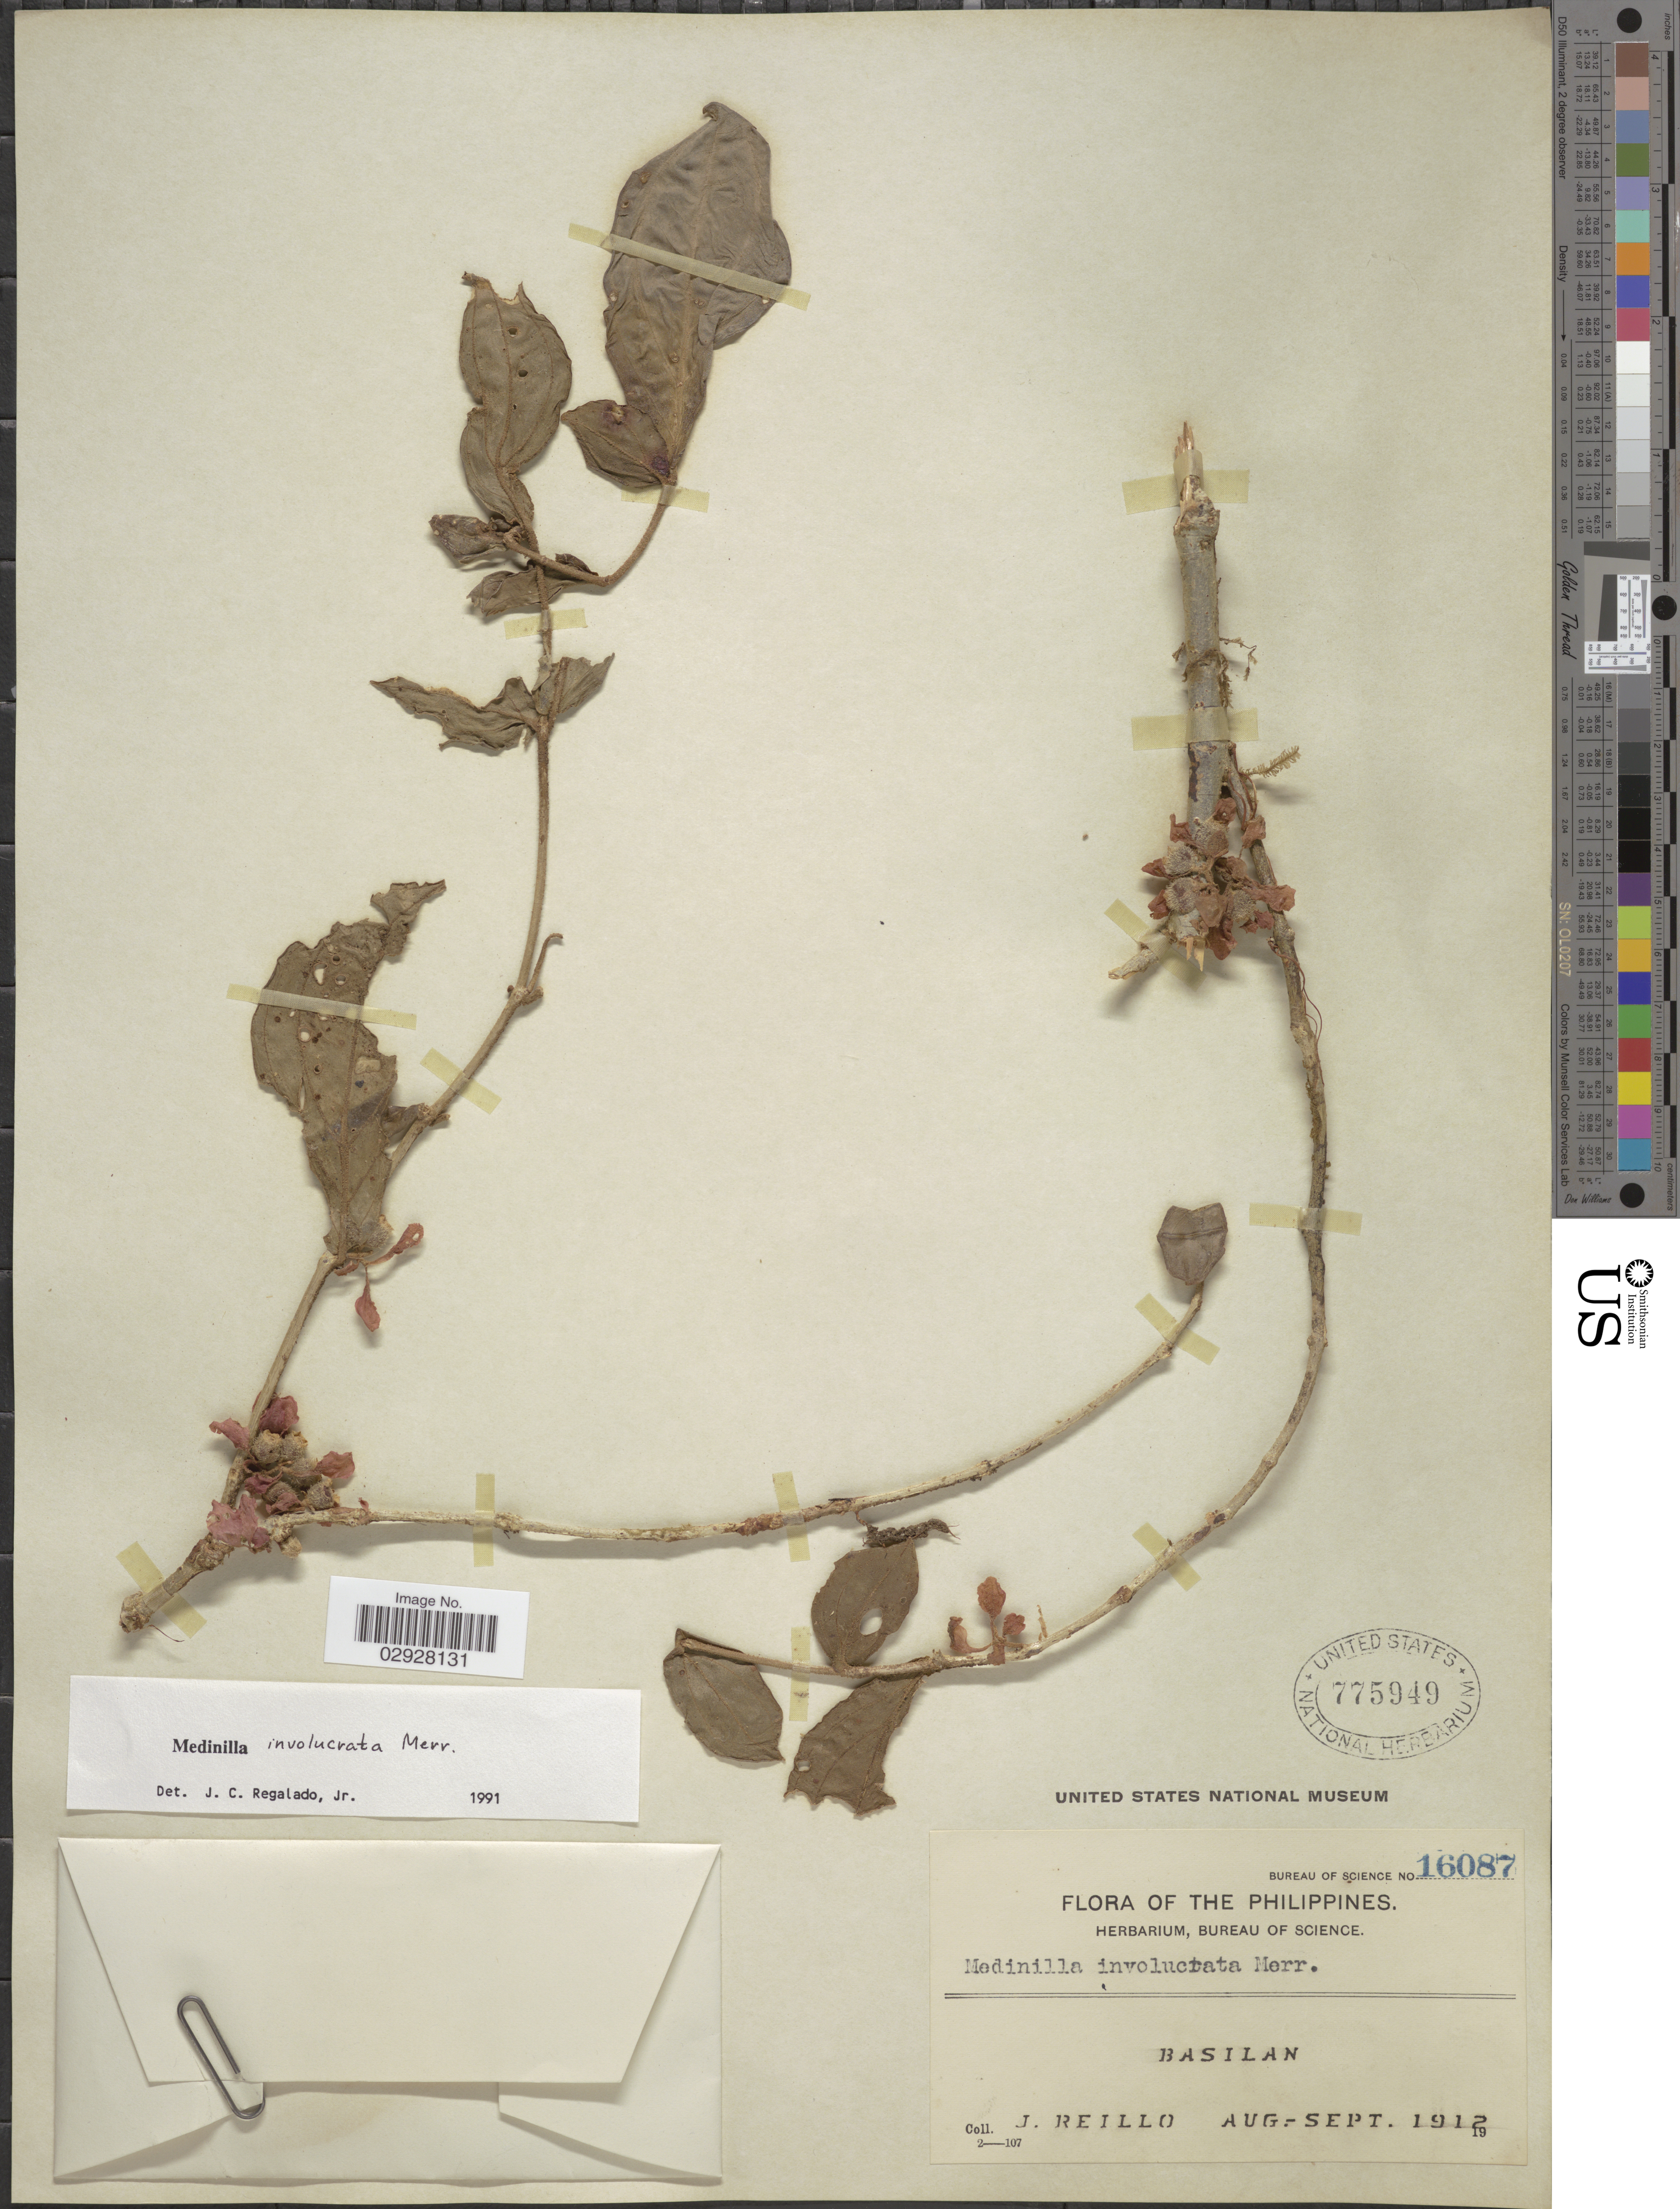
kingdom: Plantae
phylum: Tracheophyta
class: Magnoliopsida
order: Myrtales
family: Melastomataceae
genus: Medinilla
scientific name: Medinilla involucrata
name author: Merr.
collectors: J. Reillo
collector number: Bureau of Science 16087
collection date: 1912-08/1912-09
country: Philippines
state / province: Muslim Mindanao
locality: Basilan.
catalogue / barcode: US 775949